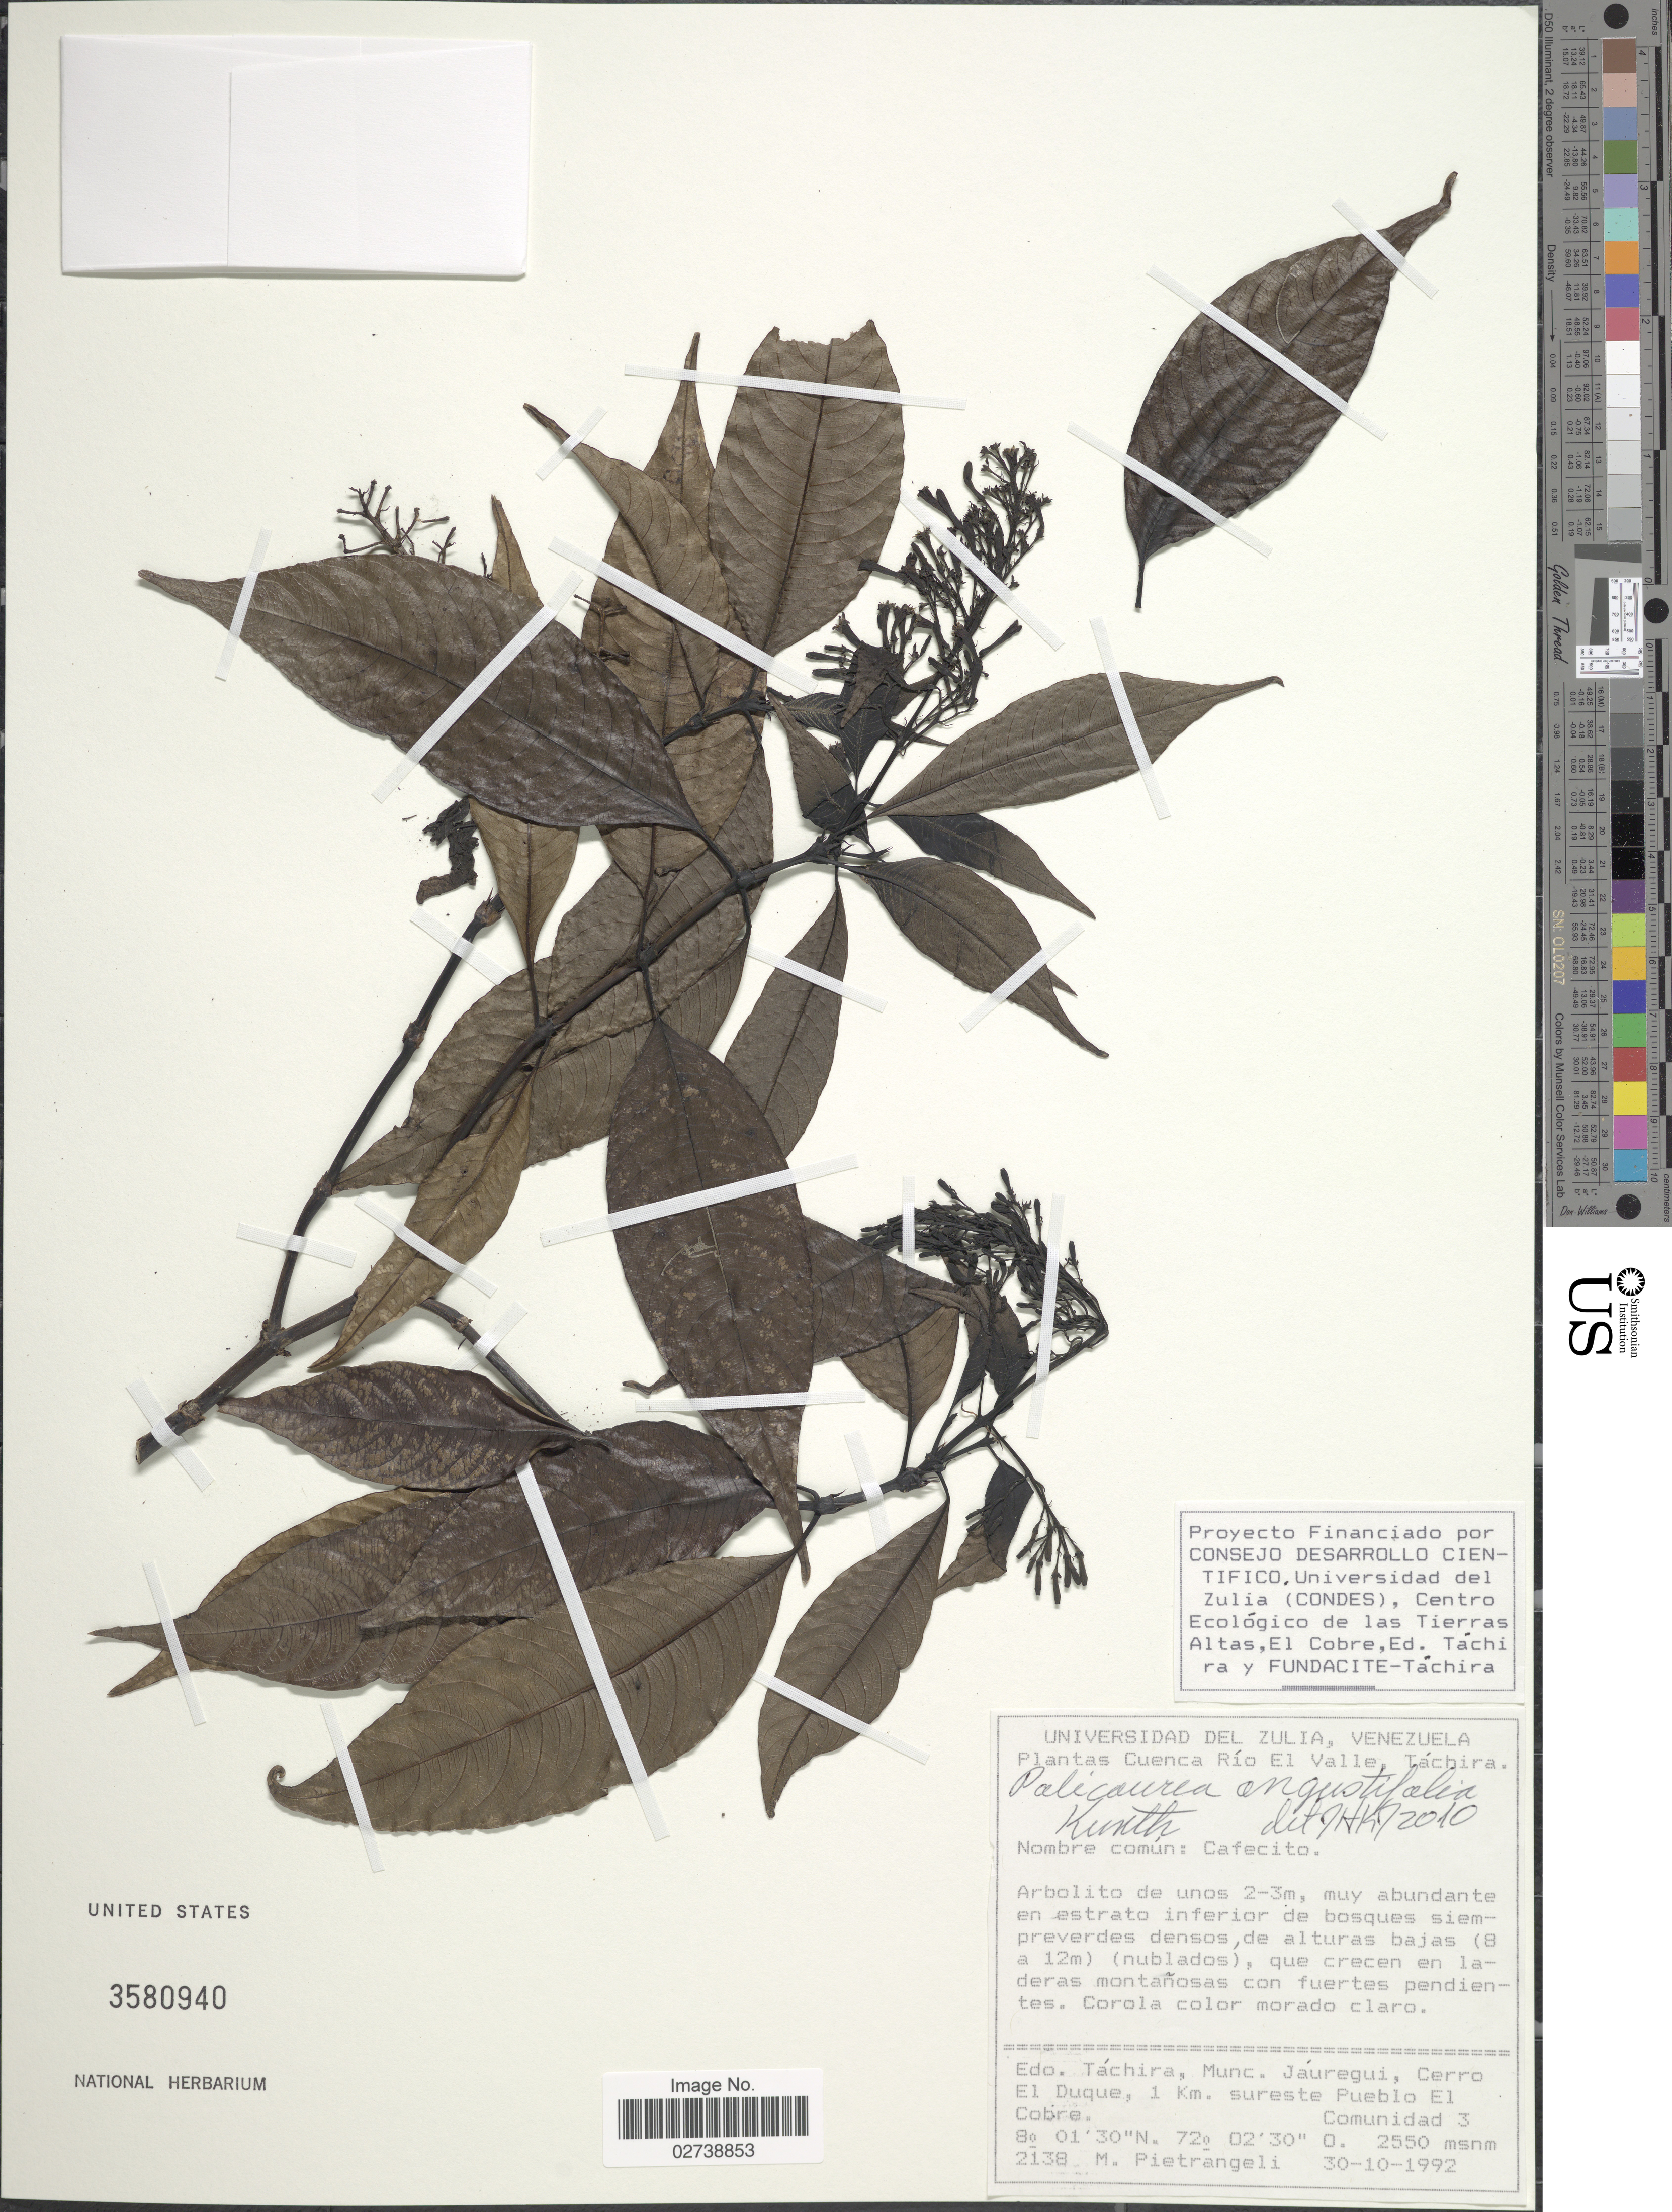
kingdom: Plantae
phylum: Tracheophyta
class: Magnoliopsida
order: Gentianales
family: Rubiaceae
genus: Palicourea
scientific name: Palicourea angustifolia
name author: Kunth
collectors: M. Pietrangeli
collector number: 2138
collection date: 1992-10-30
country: Venezuela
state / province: Tachira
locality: Cuenca Río El Valle, Munc. Jáuregui, Cerro El Duque, 1 Km sureste Pueblo El Cobre, Comunida 3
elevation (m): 2550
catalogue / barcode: US 3580940